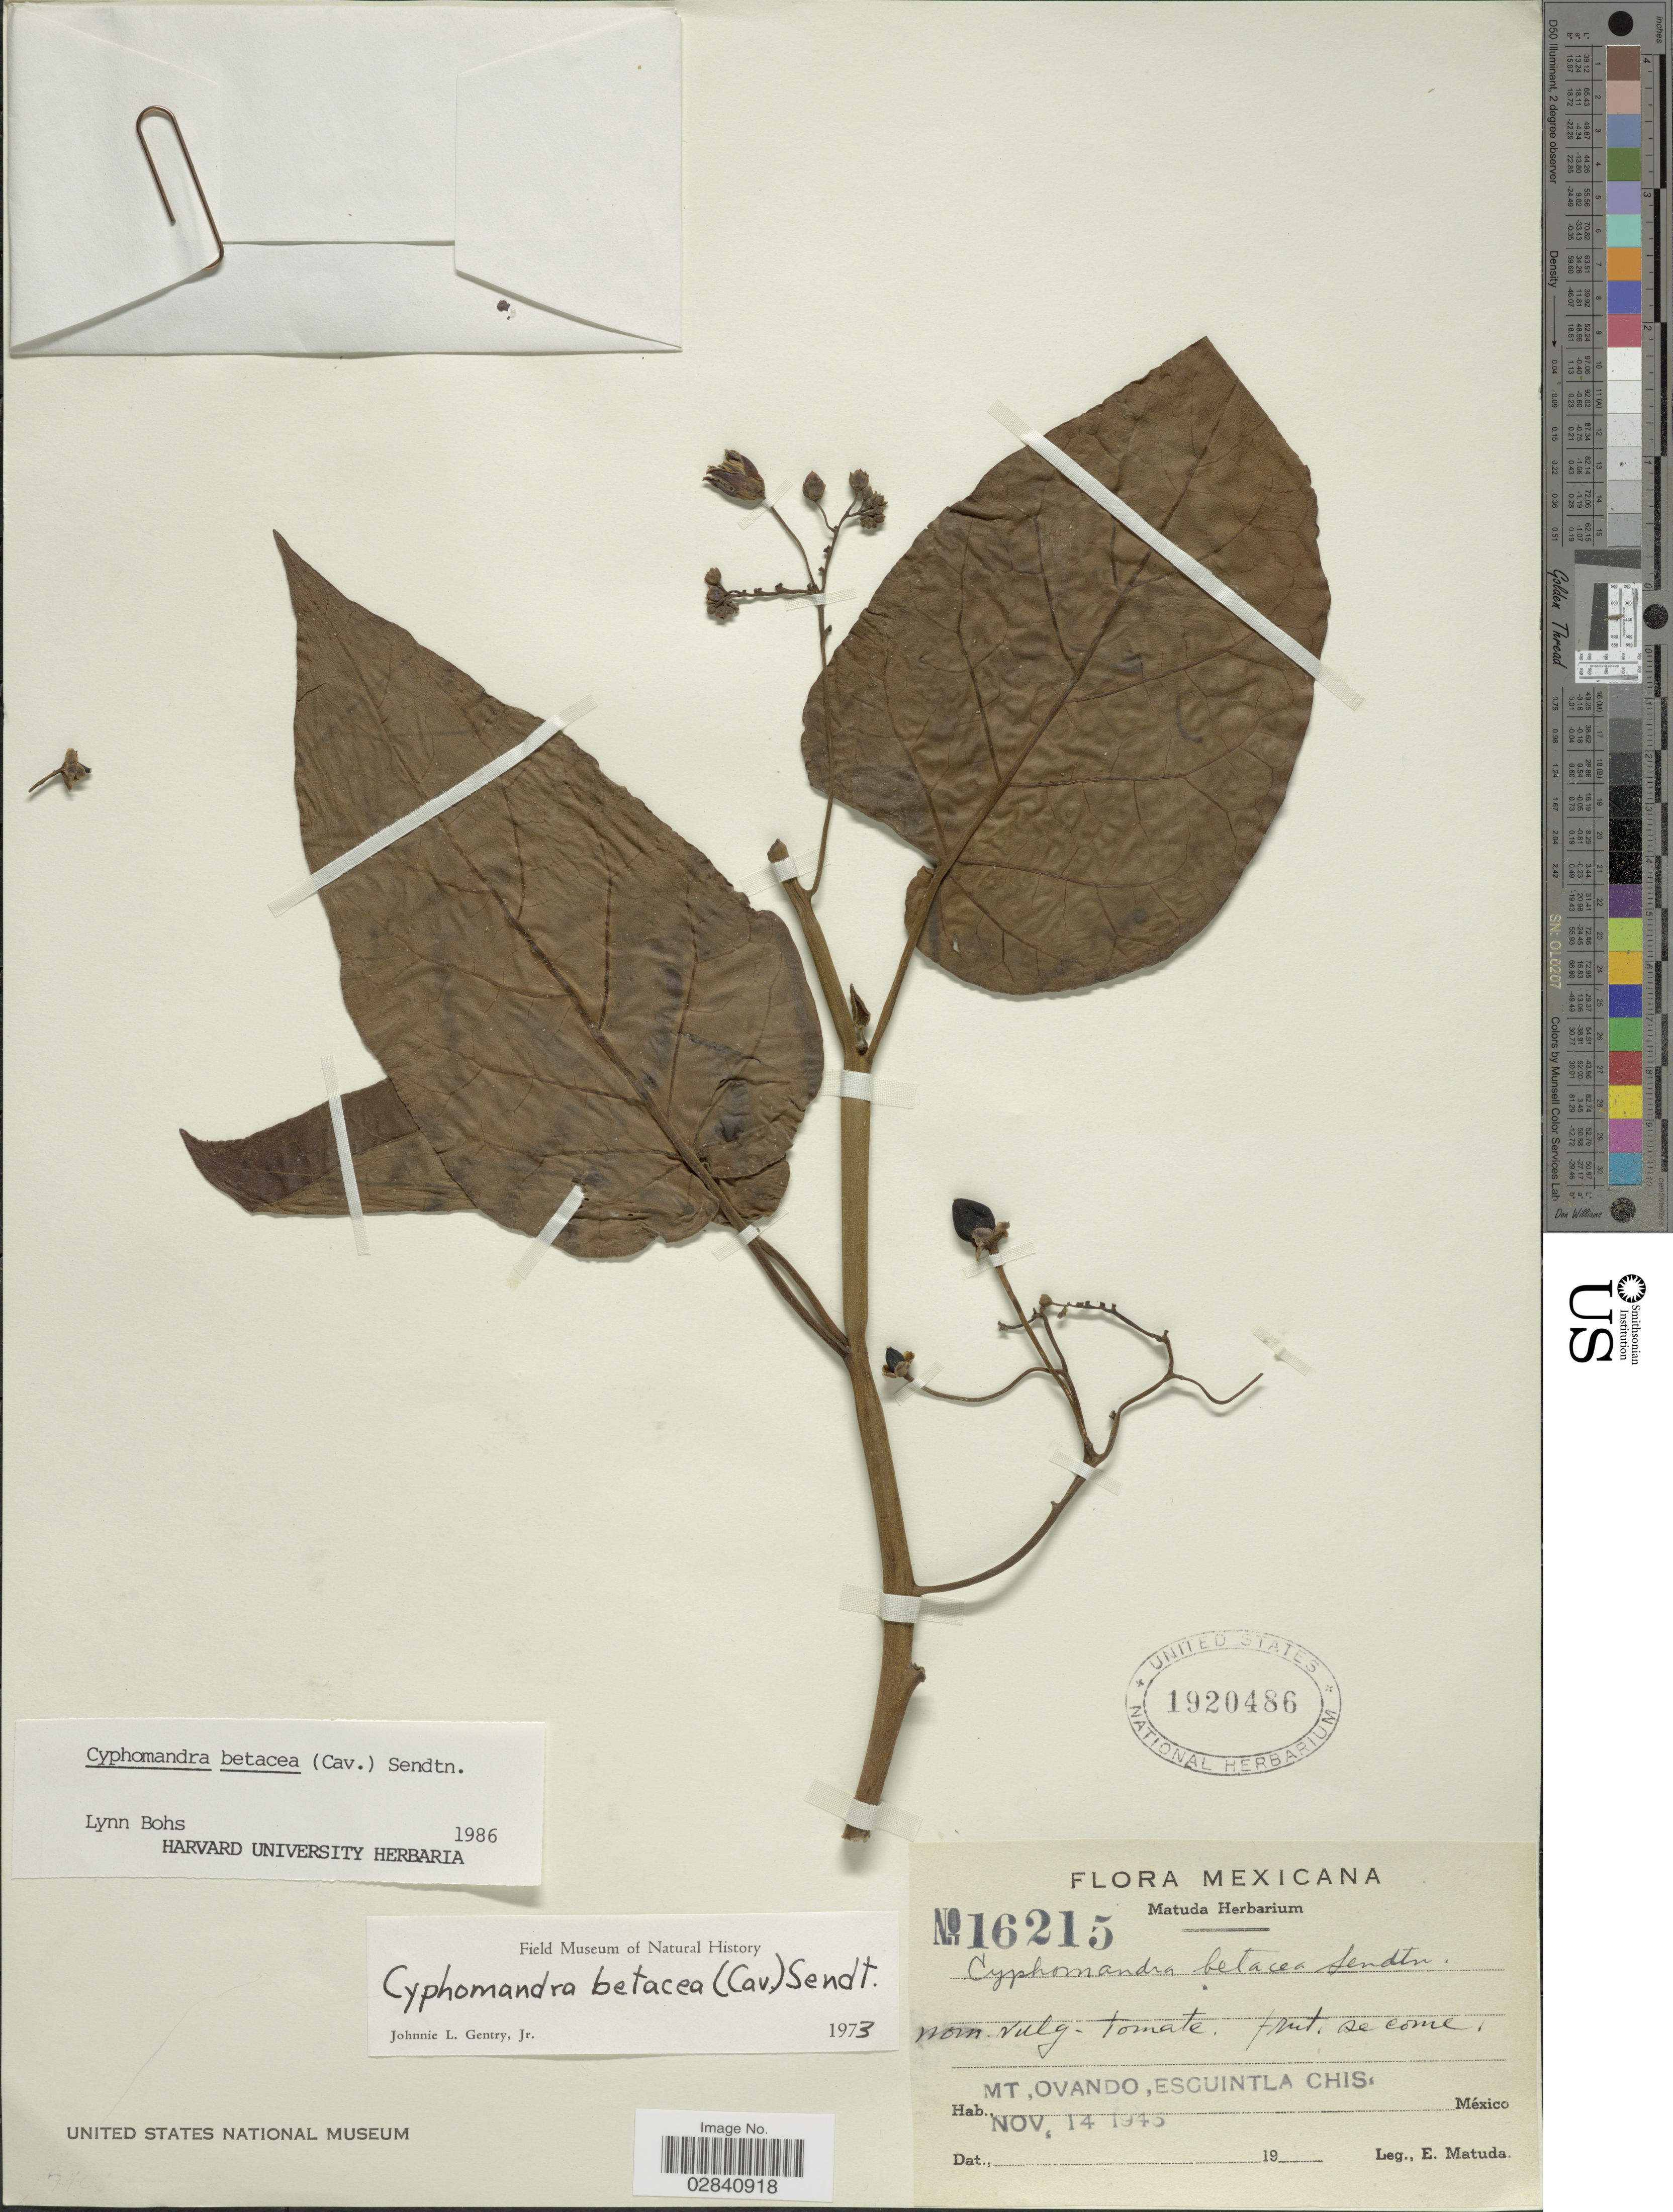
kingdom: Plantae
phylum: Tracheophyta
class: Magnoliopsida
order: Solanales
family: Solanaceae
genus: Cyphomandra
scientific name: Cyphomandra betacea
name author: (Cav.) Sendtn.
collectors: E. Matuda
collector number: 16215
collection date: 1945-11-14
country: Mexico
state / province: México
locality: Mt. Ovando, Escuintla Chis.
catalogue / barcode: US 1920486